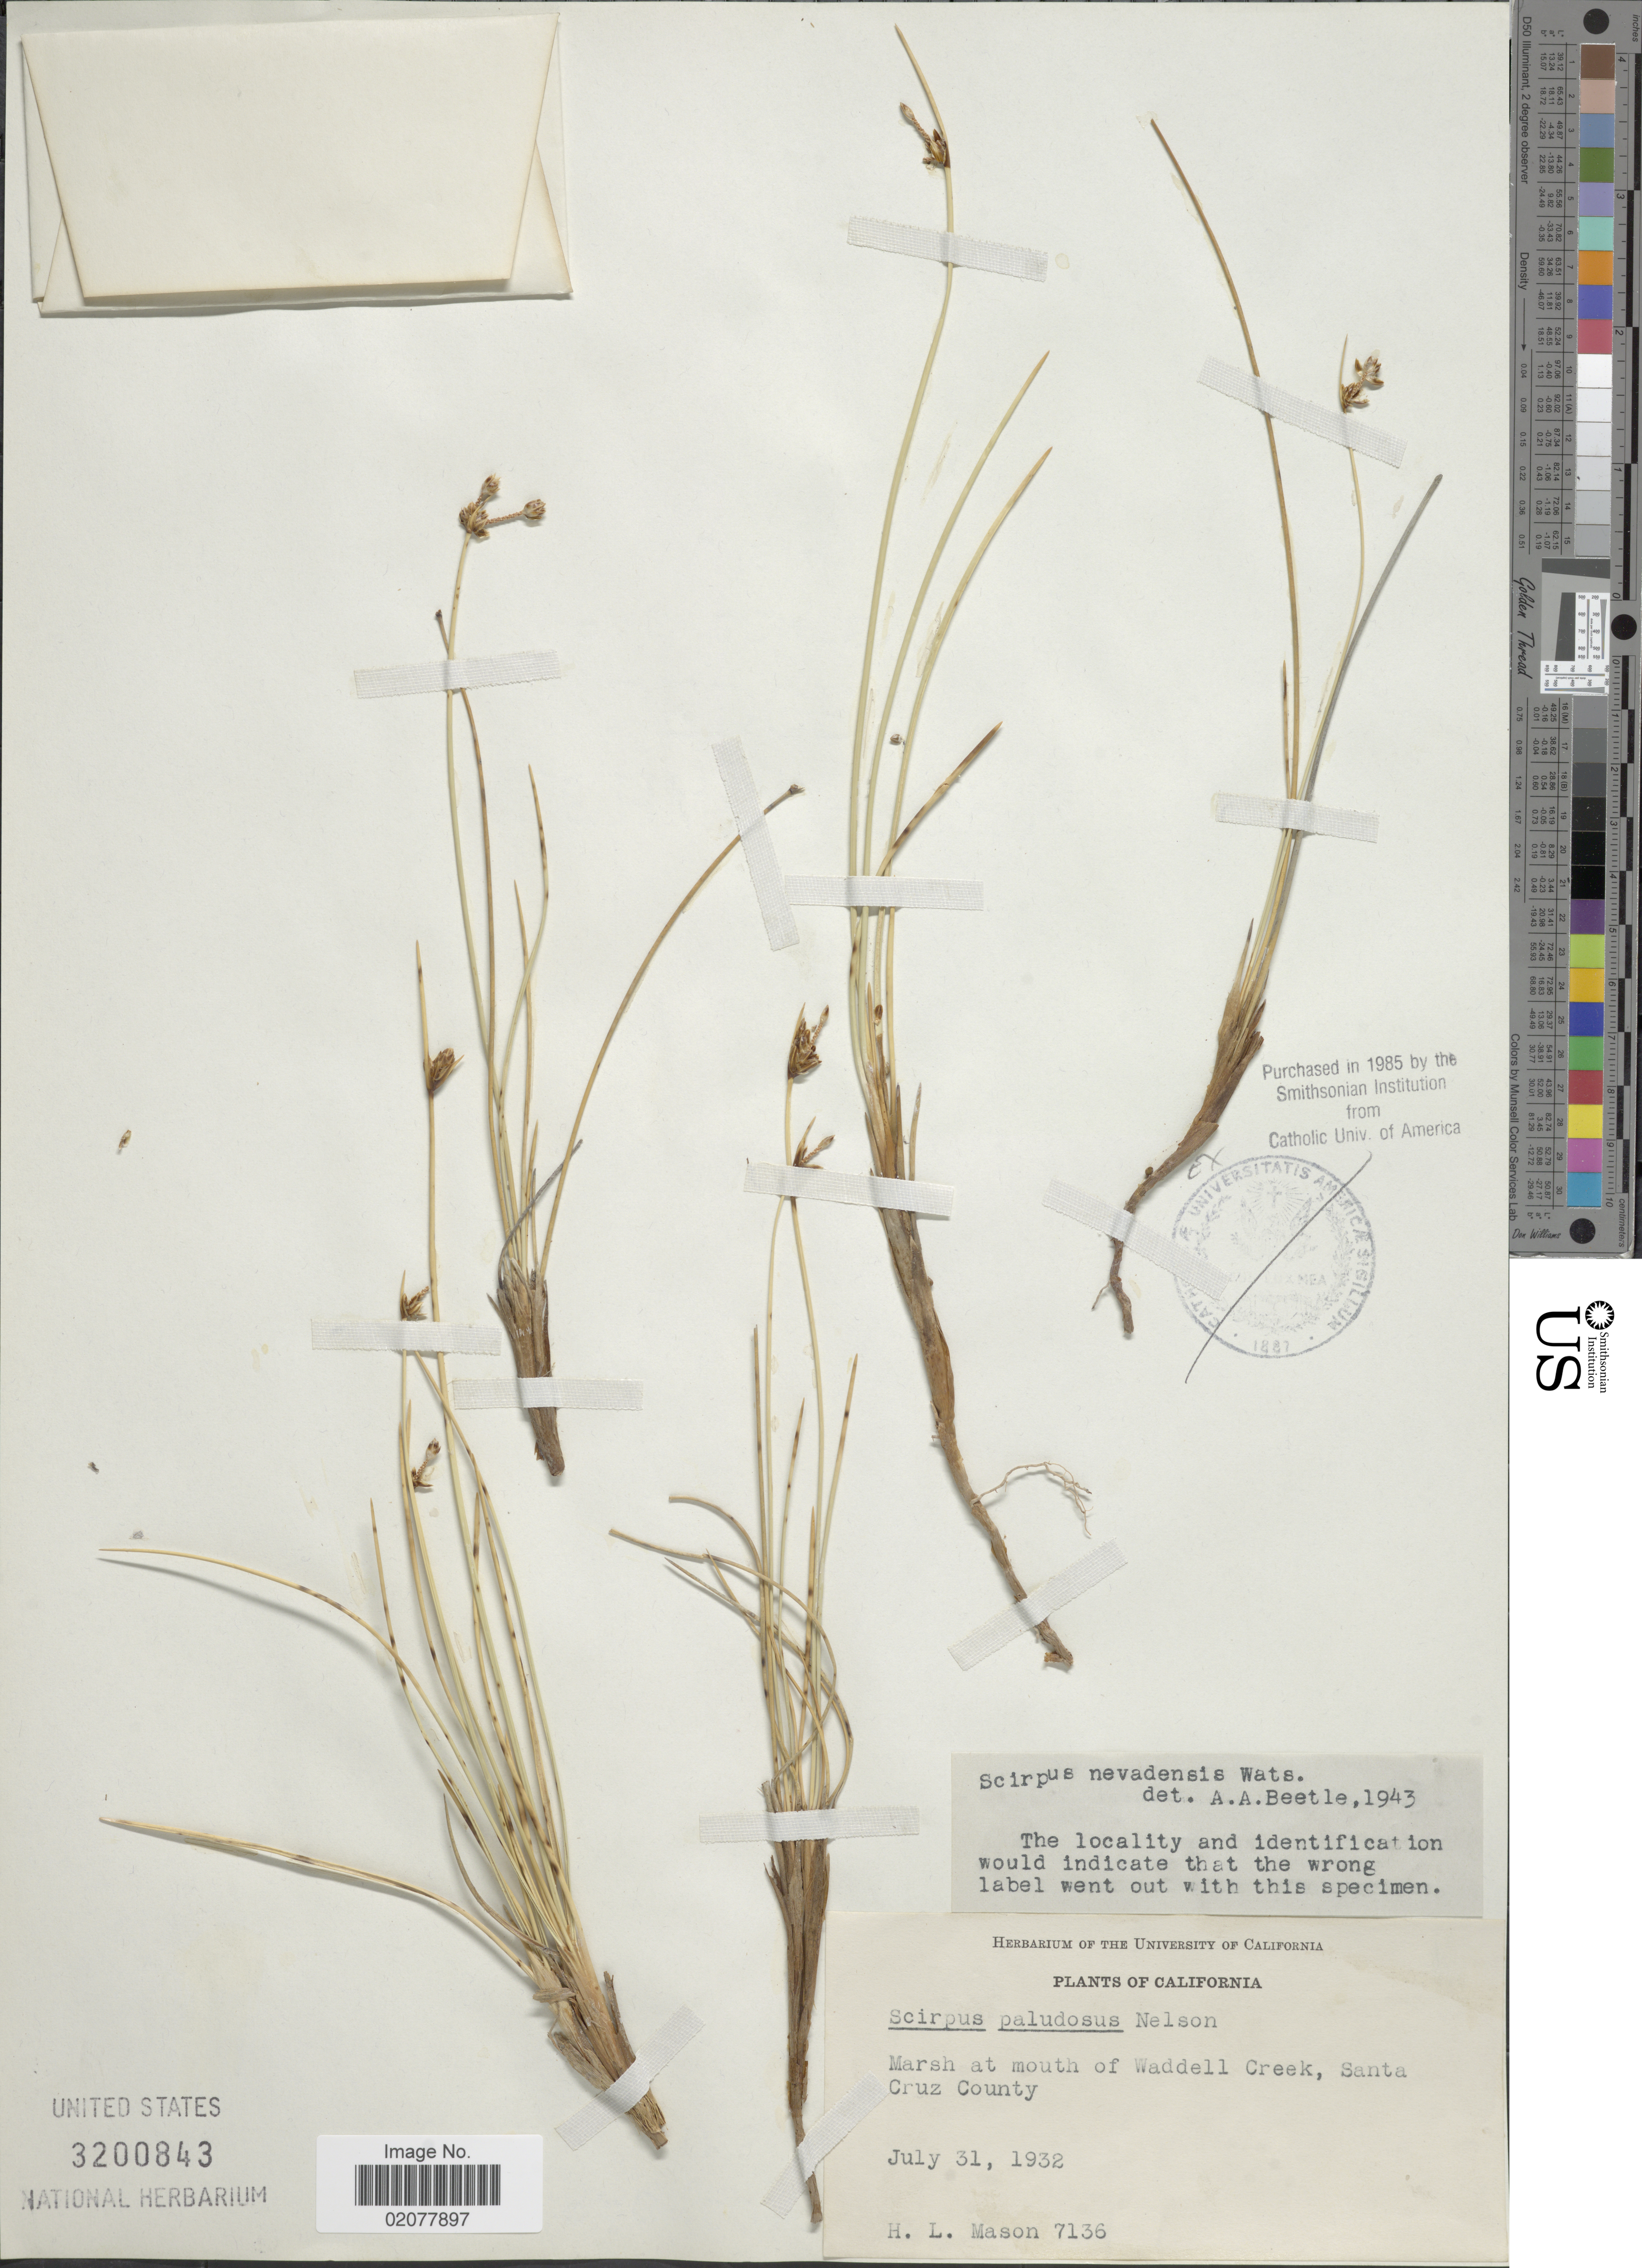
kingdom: Plantae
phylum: Tracheophyta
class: Liliopsida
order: Poales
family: Cyperaceae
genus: Amphiscirpus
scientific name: Amphiscirpus nevadensis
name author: (S. Watson) Oteng-Yeb.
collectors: H. L. Mason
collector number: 7136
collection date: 1932-07-31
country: United States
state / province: California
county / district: Santa Cruz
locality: Marsh at mouth of Waddell Creek, Santa Cruz County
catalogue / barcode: US 3200843